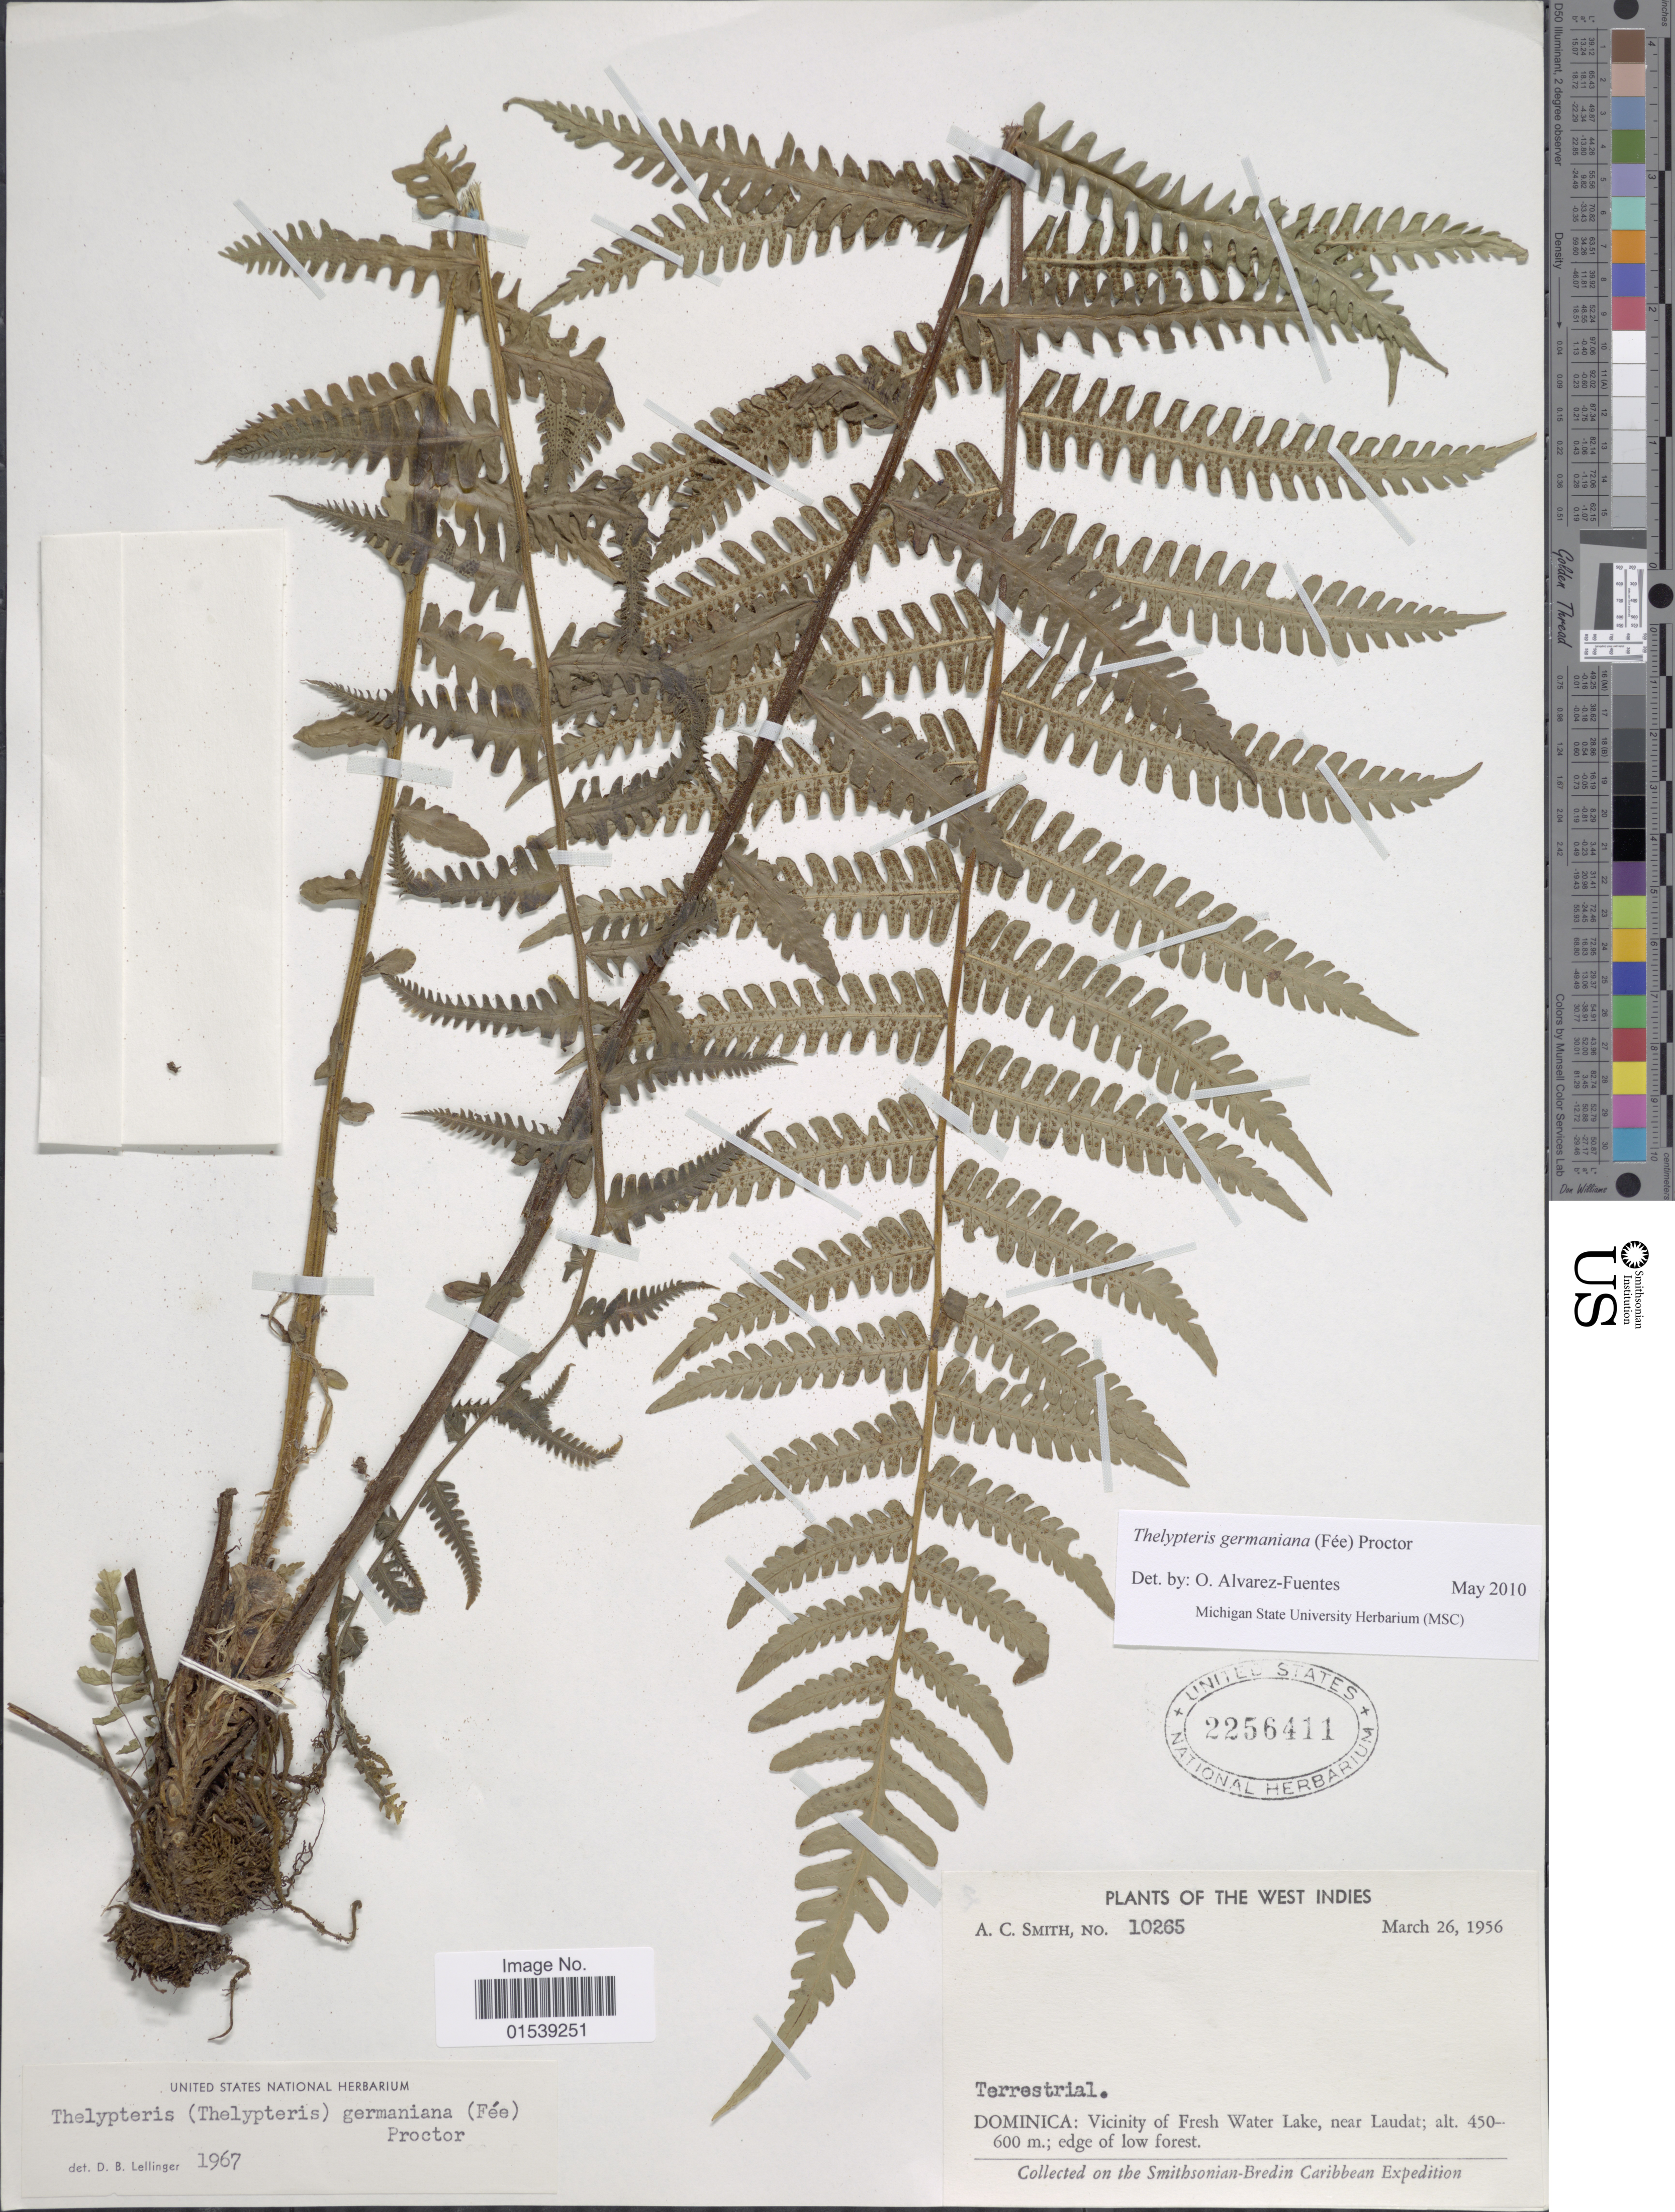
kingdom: Plantae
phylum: Tracheophyta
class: Polypodiopsida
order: Polypodiales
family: Thelypteridaceae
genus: Amauropelta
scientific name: Amauropelta germaniana (Fée) comb. nov., ined. 2015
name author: (Fée)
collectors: A. C. Smith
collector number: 10265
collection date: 1956-03-26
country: Dominica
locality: West Indies, Dominica: Vicinity of Fresh Water Lake, near Laudat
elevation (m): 450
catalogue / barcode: US 2256411